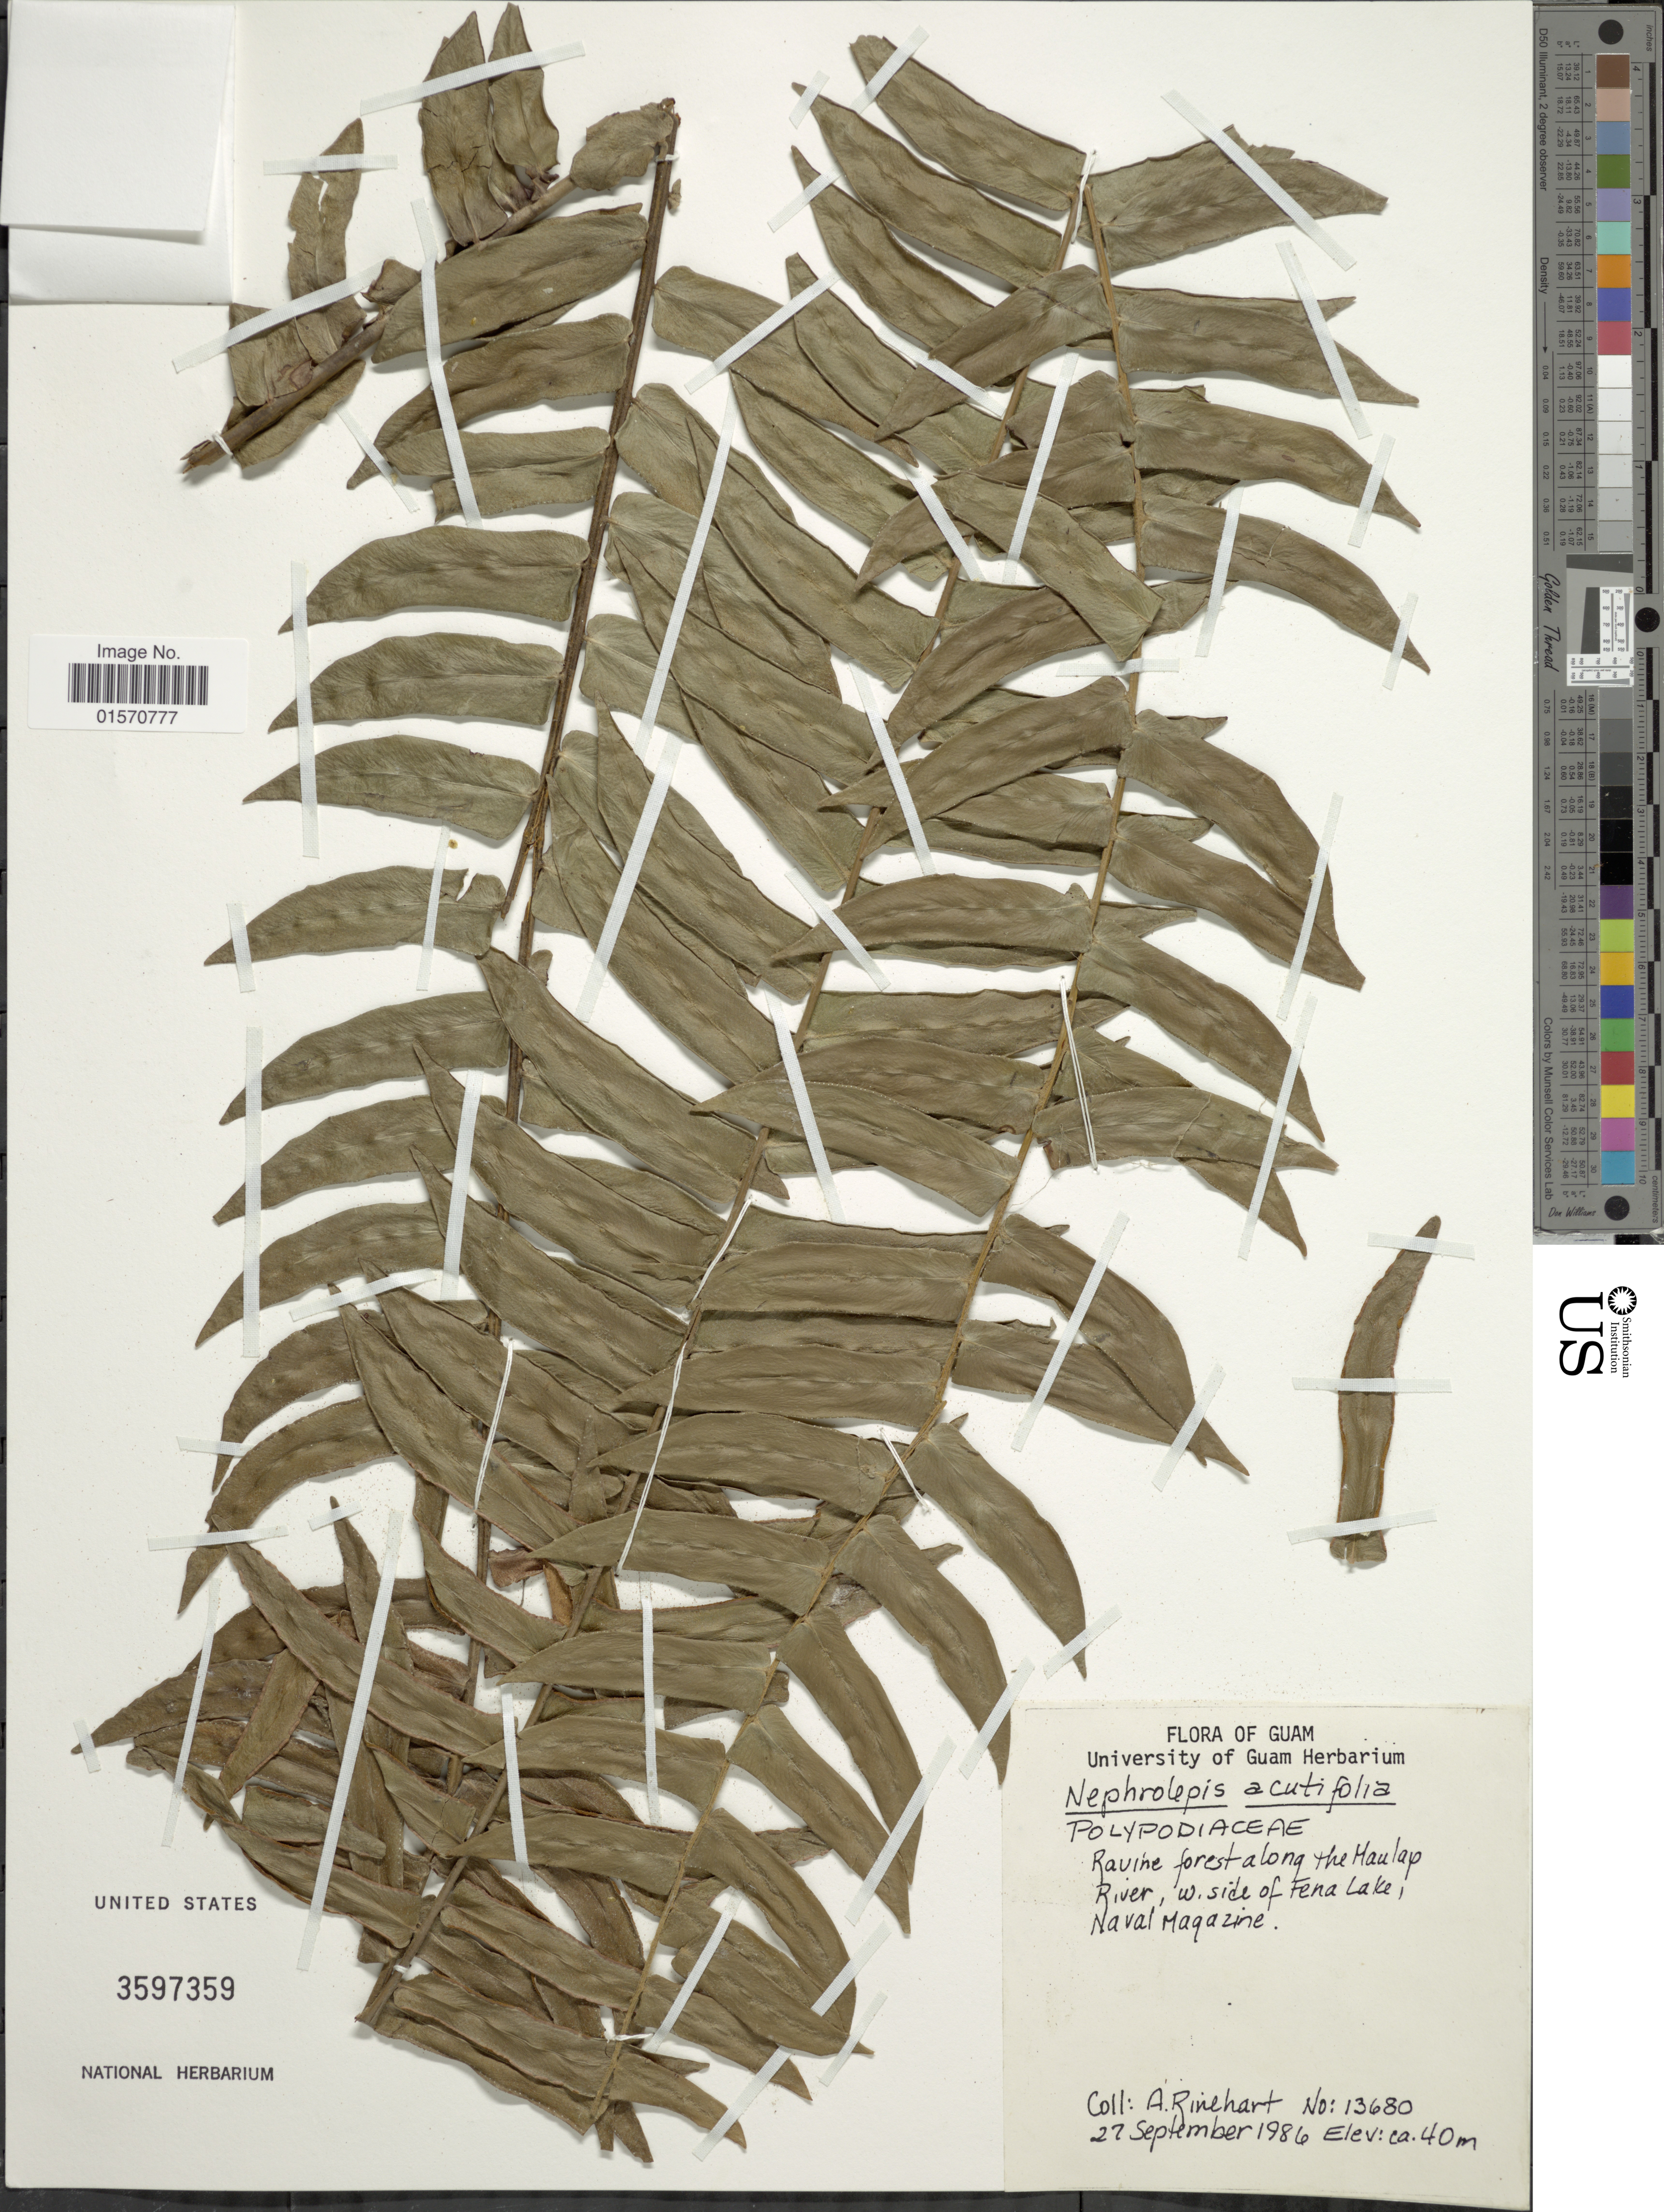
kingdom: Plantae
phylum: Tracheophyta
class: Polypodiopsida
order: Polypodiales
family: Nephrolepidaceae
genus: Nephrolepis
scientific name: Nephrolepis acutifolia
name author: (Desv.) Chr.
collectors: A. Rinehart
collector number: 13680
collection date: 1986-09-27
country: Guam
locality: Ravine forest along the Haulap River, w. side of Fena Lake, Naval Magazine [interpreted]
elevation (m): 40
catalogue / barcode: US 3597359